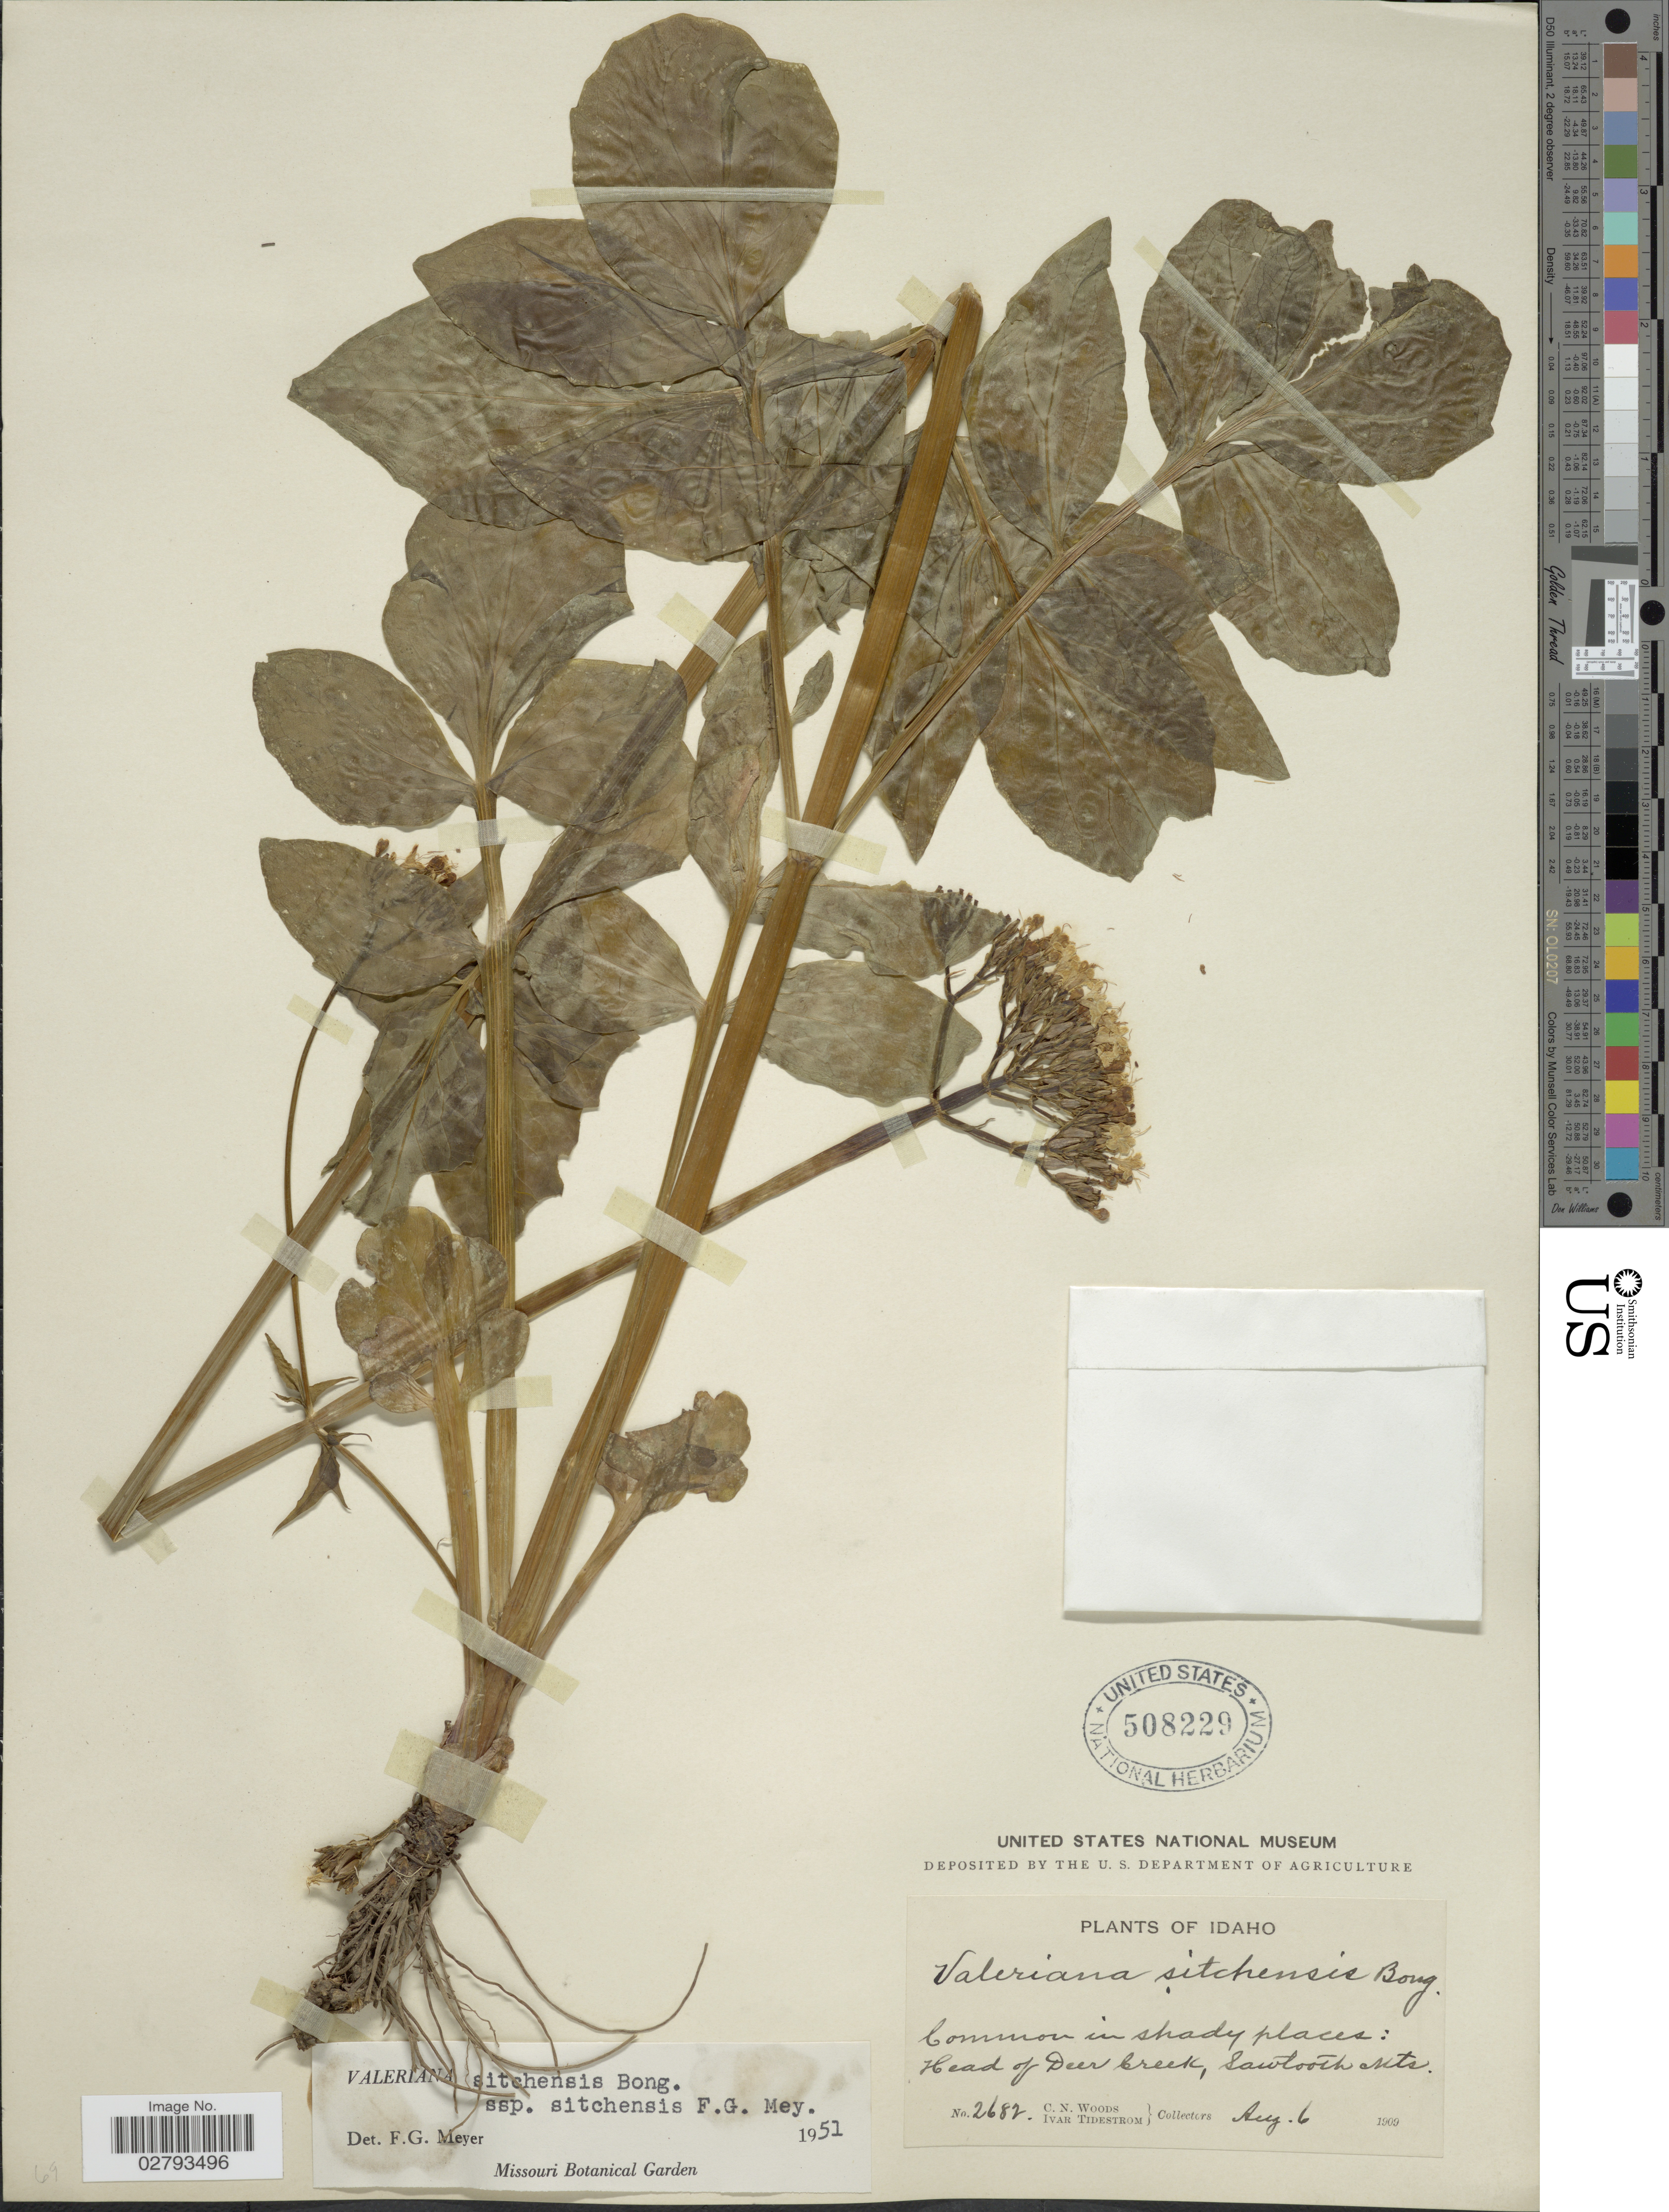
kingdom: Plantae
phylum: Tracheophyta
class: Magnoliopsida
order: Dipsacales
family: Caprifoliaceae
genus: Valeriana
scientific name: Valeriana sitchensis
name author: Bong.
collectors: C. Woods & I. F. Tidestrom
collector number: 2682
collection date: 1909-08-06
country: United States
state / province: Idaho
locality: Head of Deer Creek, Sawtooth Mts.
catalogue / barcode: US 508229